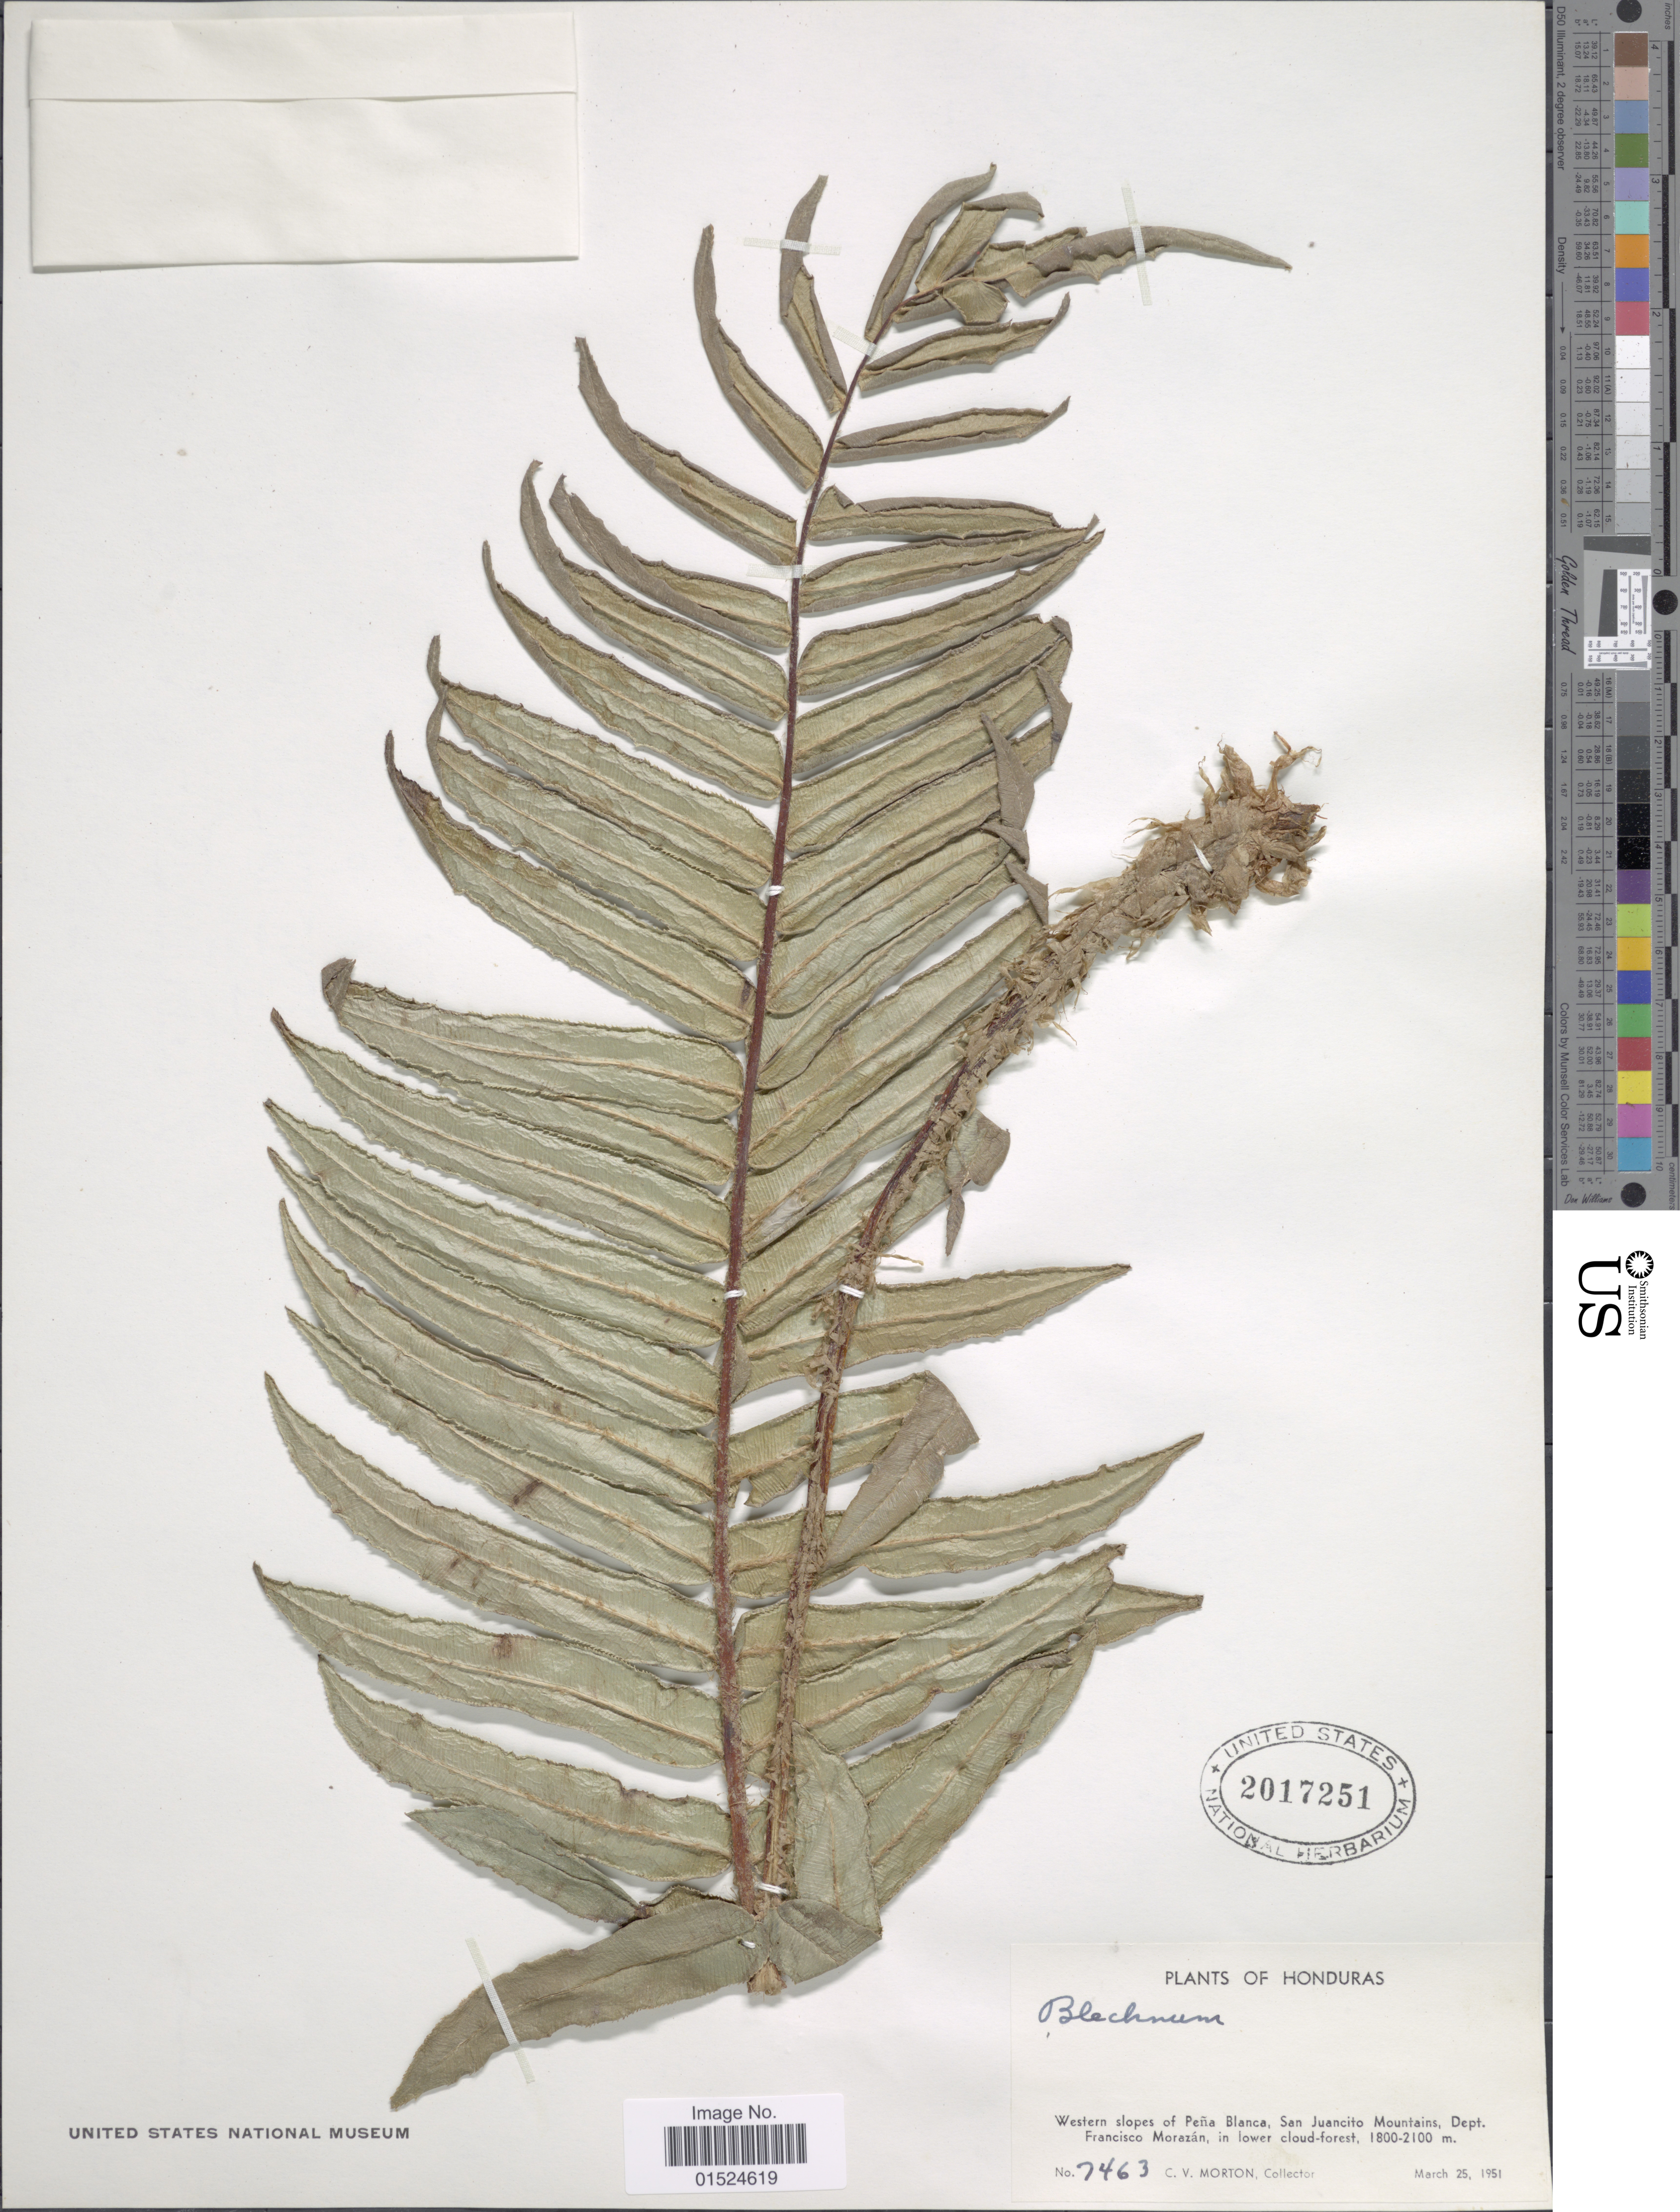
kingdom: Plantae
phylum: Tracheophyta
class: Polypodiopsida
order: Polypodiales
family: Blechnaceae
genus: Blechnum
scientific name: Blechnum sp.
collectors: C. V. Morton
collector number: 7463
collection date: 1951-03-25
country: Honduras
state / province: Fco. Morazán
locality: Western slopes of Peña Blanca, San Juancito Mountains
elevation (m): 1800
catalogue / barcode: US 2017251